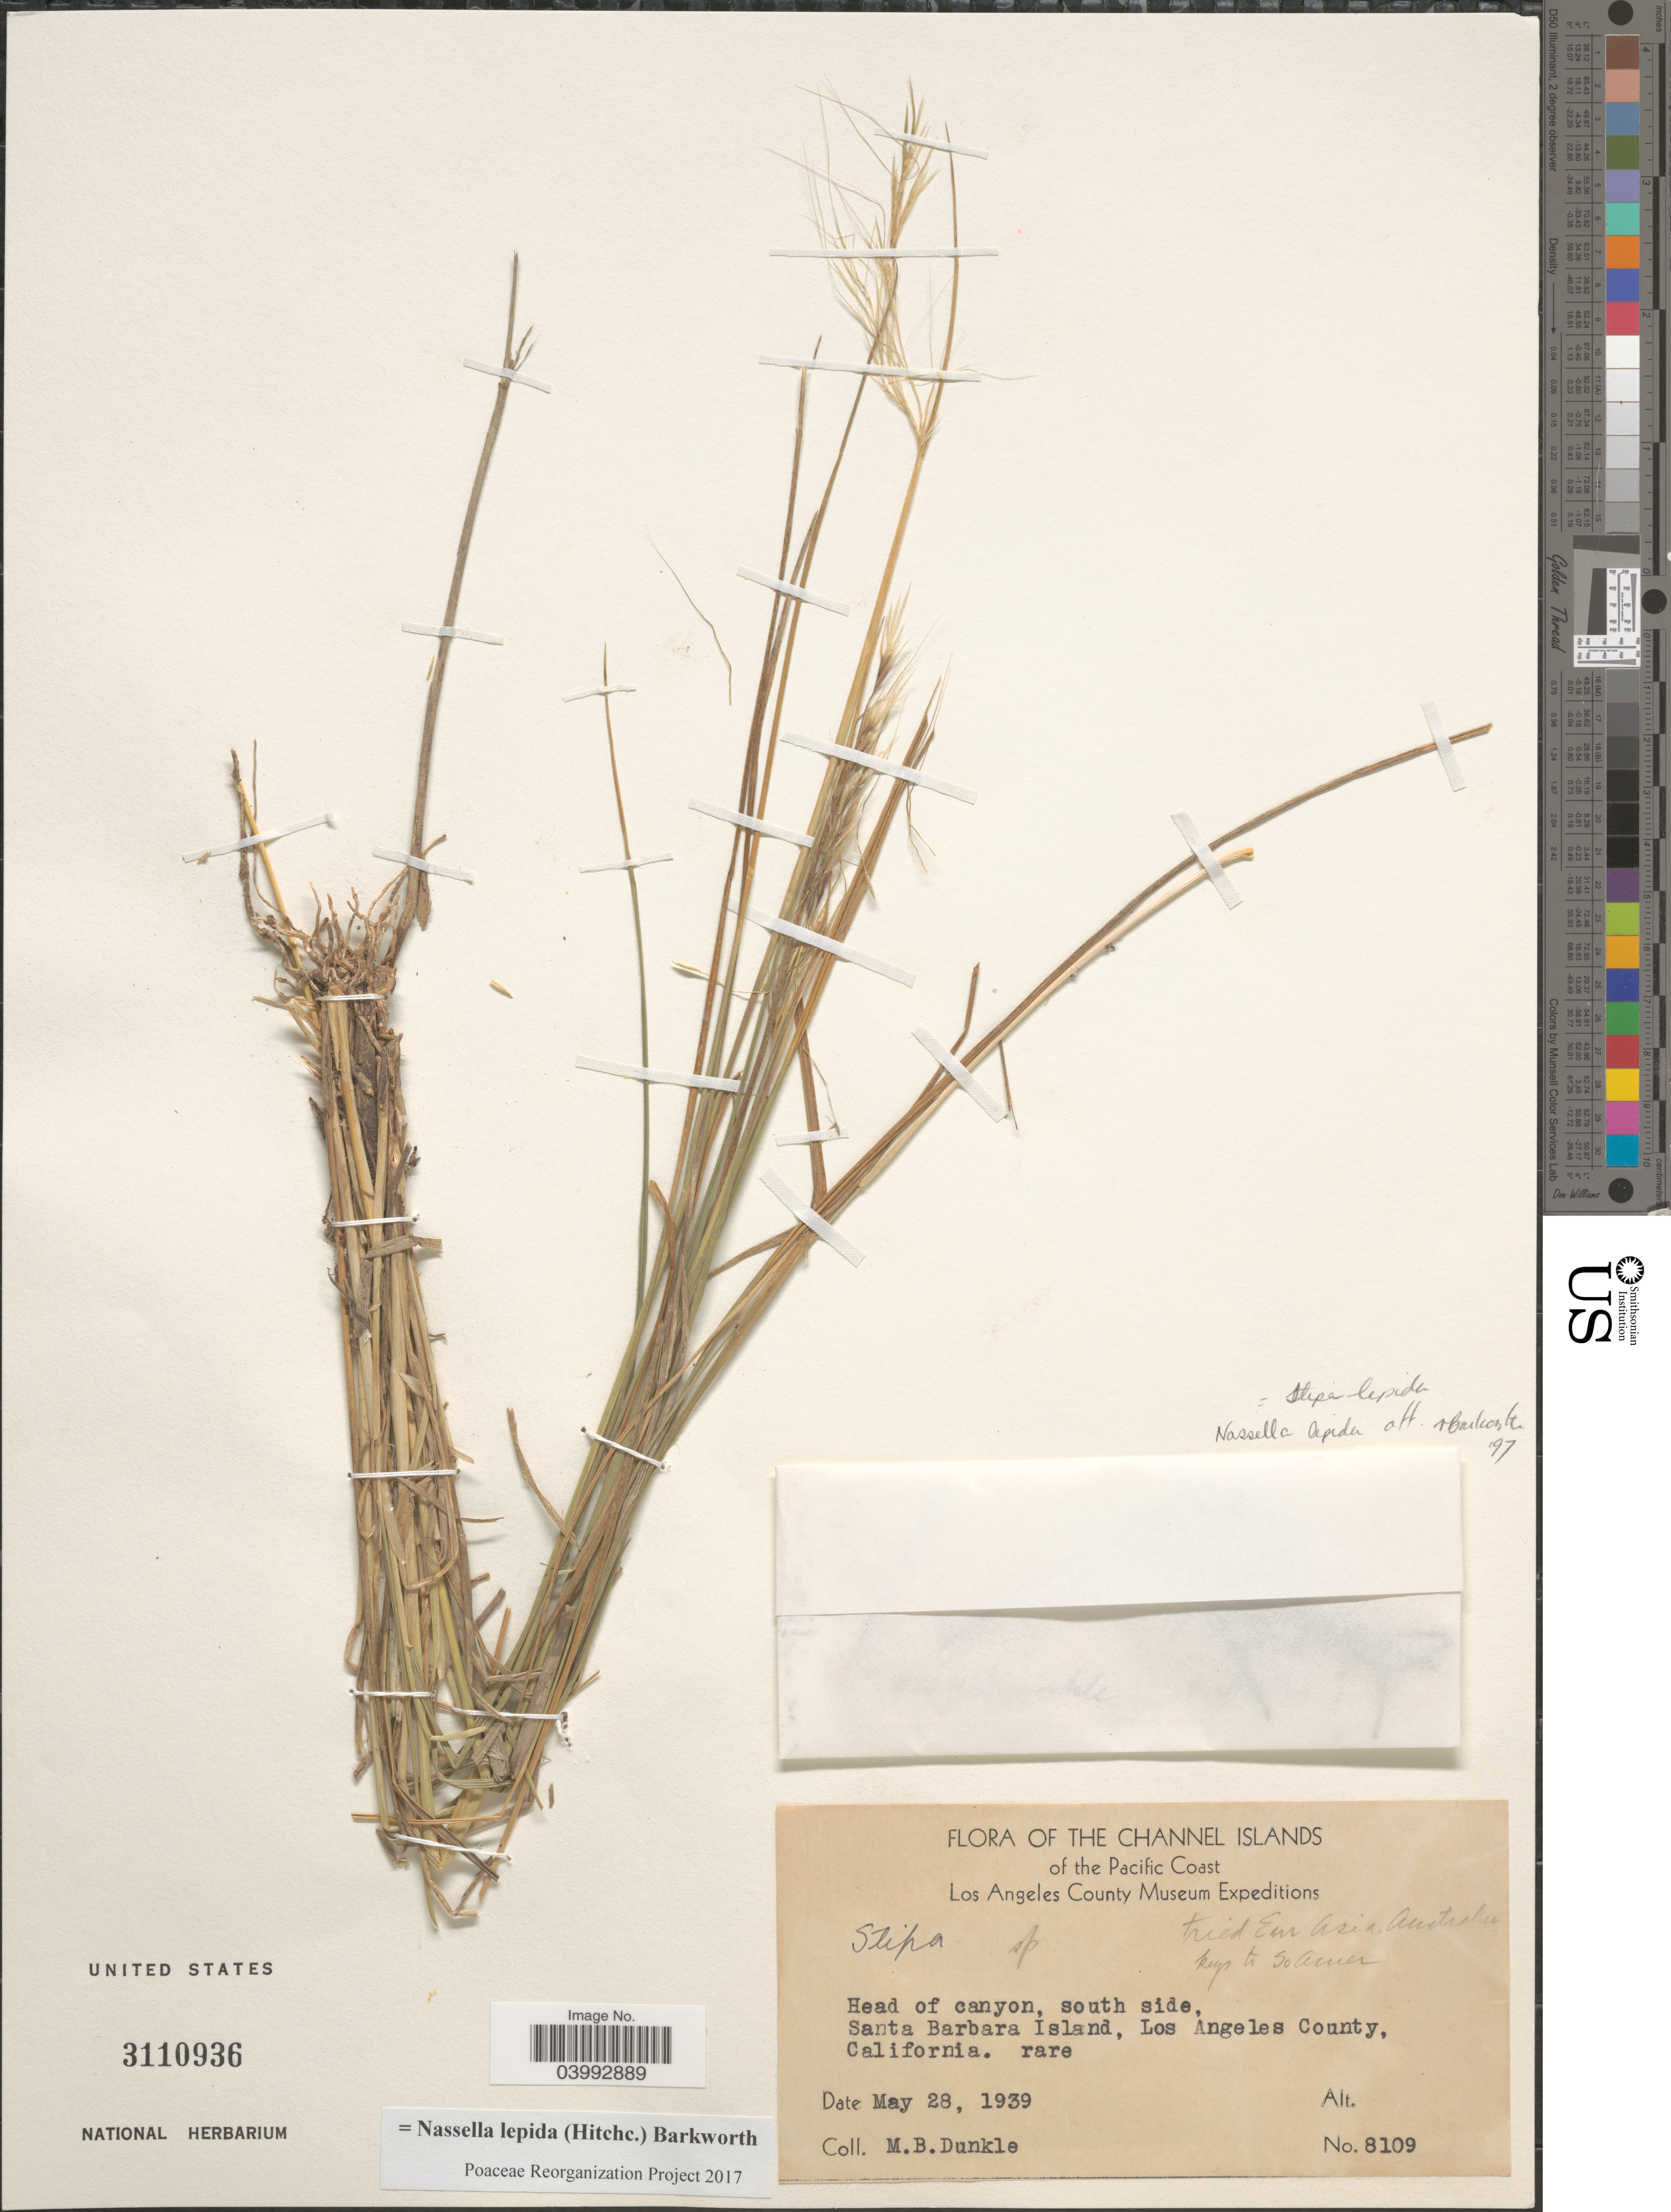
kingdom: Plantae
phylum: Tracheophyta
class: Liliopsida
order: Poales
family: Poaceae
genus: Nassella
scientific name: Nassella lepida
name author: (Hitchc.) Barkworth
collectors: M. Dunkle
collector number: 8109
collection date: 1939-05-28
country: United States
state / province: California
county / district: Santa Barbara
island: Santa Barbara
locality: The Channel Islands of the Pacific Coast. Head of canyon, south side, Santa Barbara Island, Los Angeles County.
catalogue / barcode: US 3110936